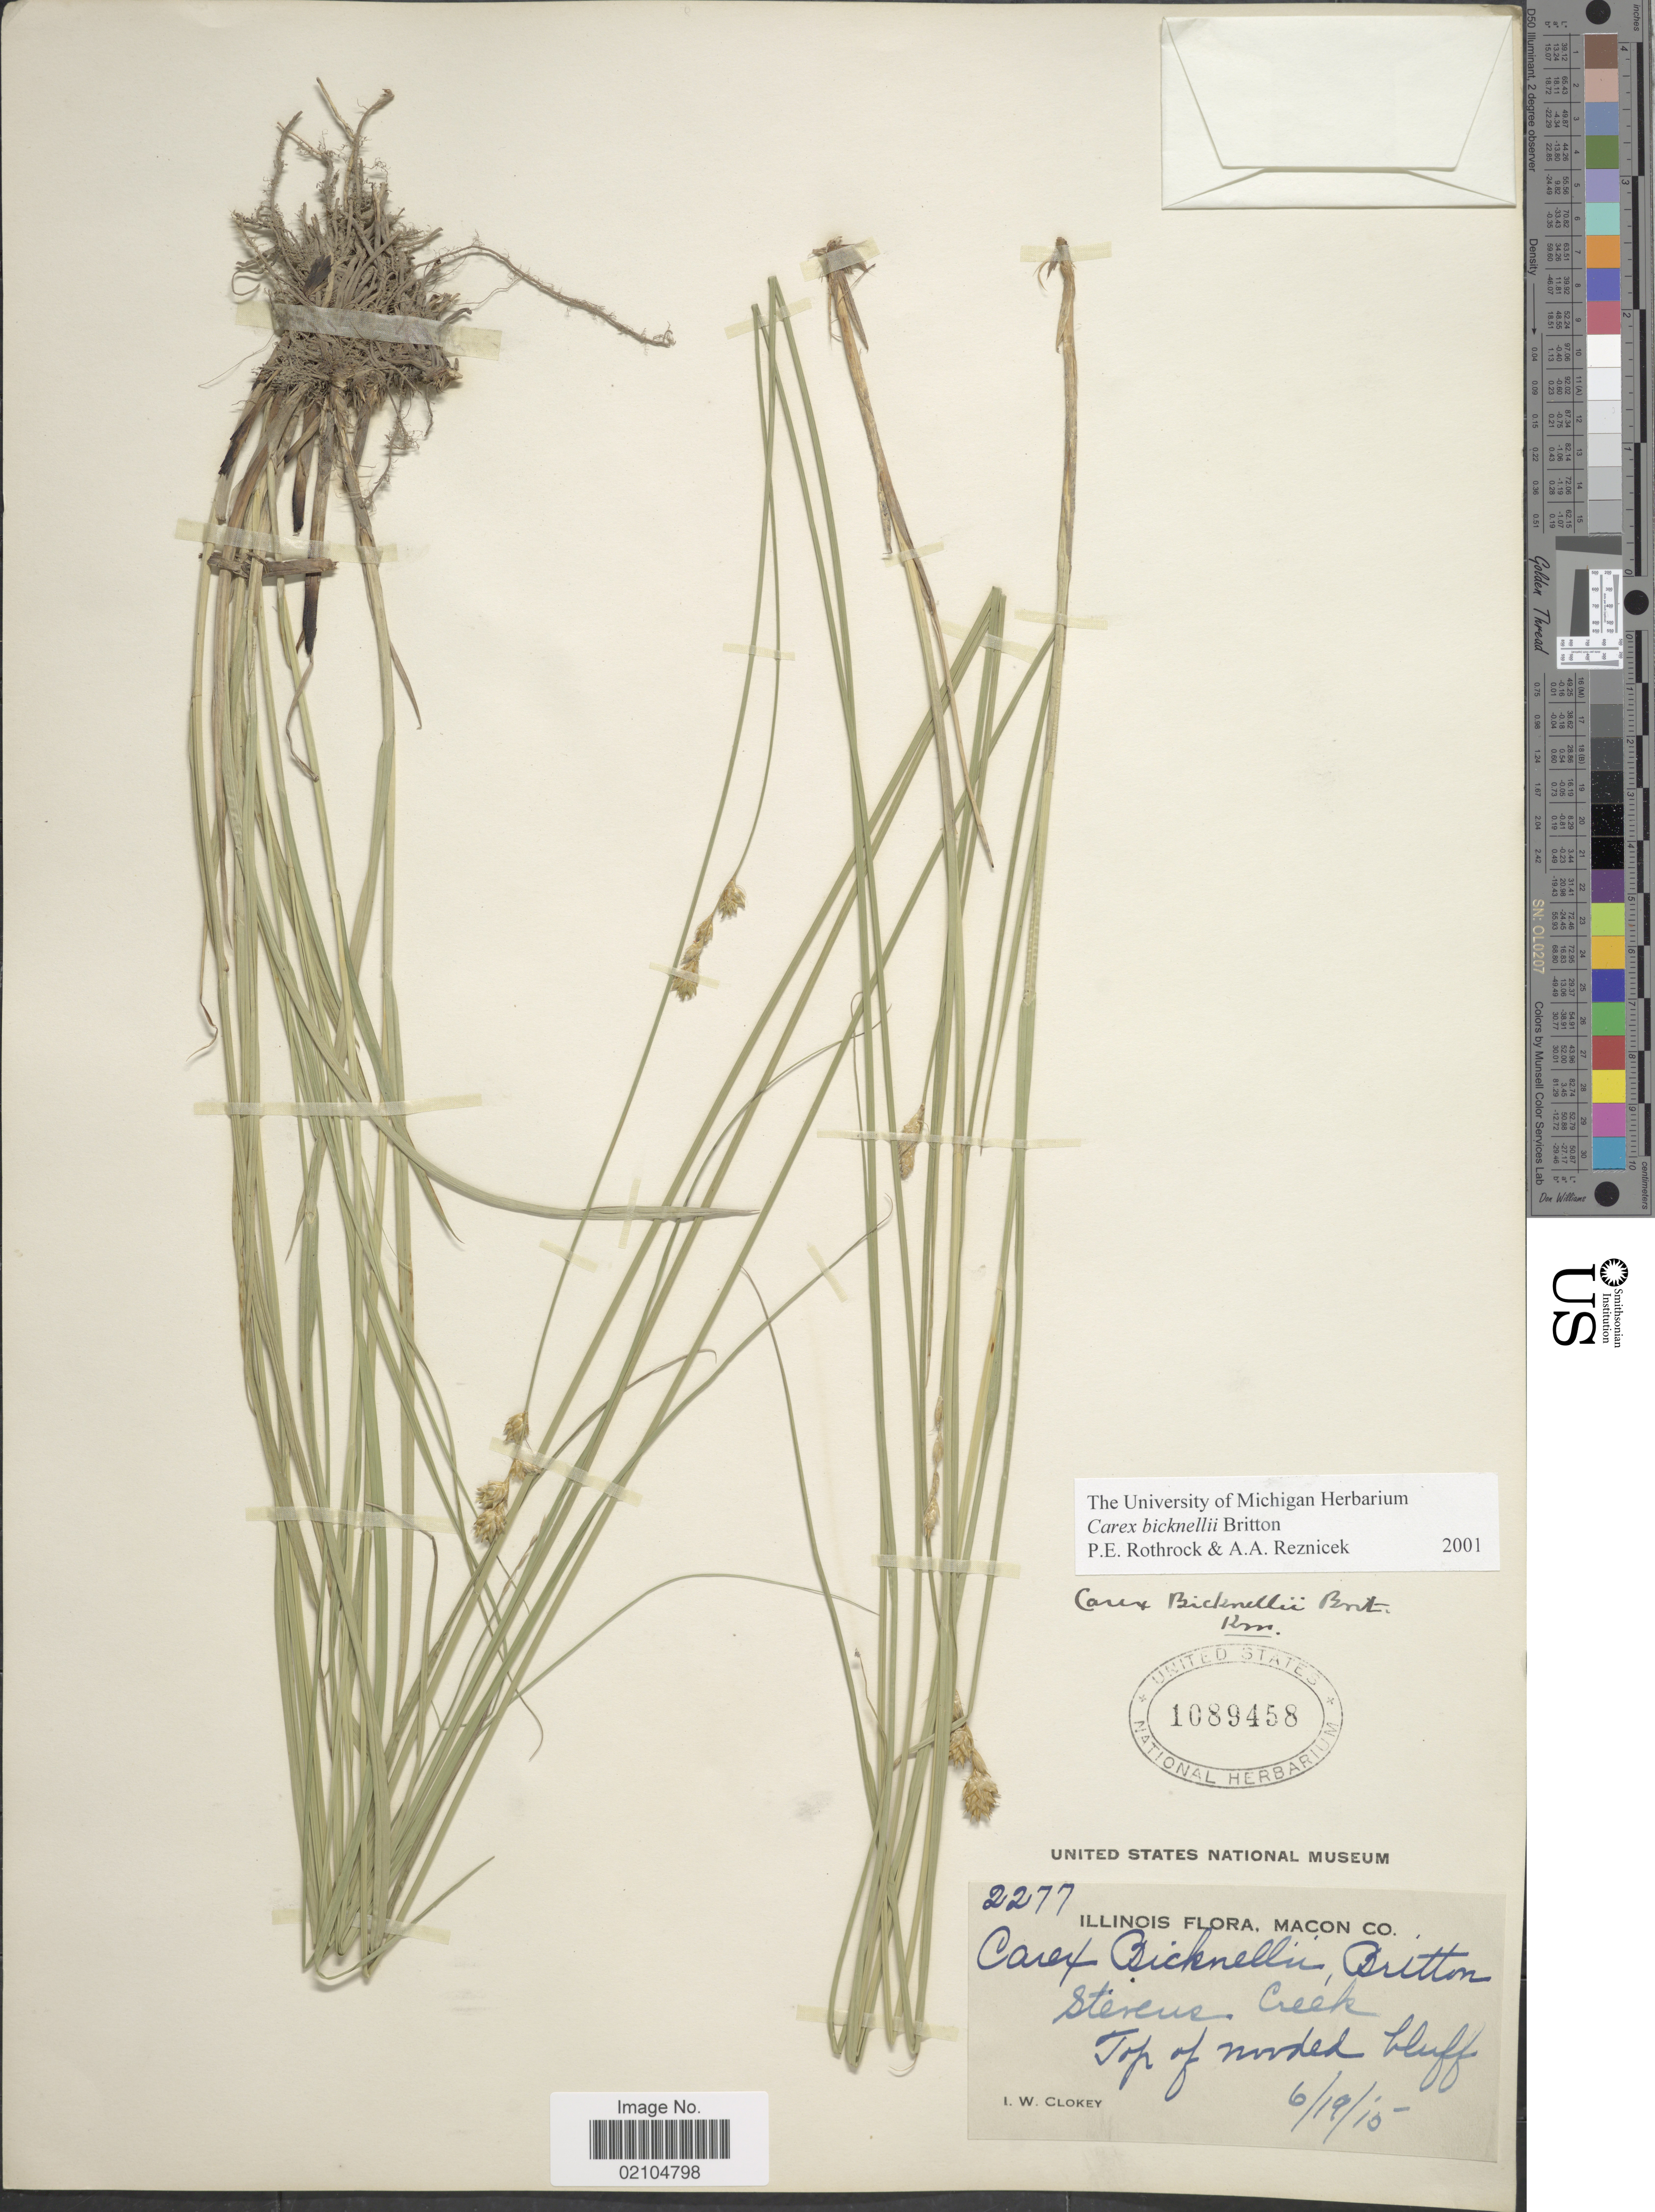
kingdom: Plantae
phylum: Tracheophyta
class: Liliopsida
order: Poales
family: Cyperaceae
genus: Carex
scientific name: Carex bicknellii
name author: Britton & A. Br.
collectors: I. W. Clokey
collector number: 2277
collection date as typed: Transcribed d/m/y: 19/6/15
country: United States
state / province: Illinois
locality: Macon Co., Stevens Creek, Top of wooded bluff.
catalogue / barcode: US 1089458